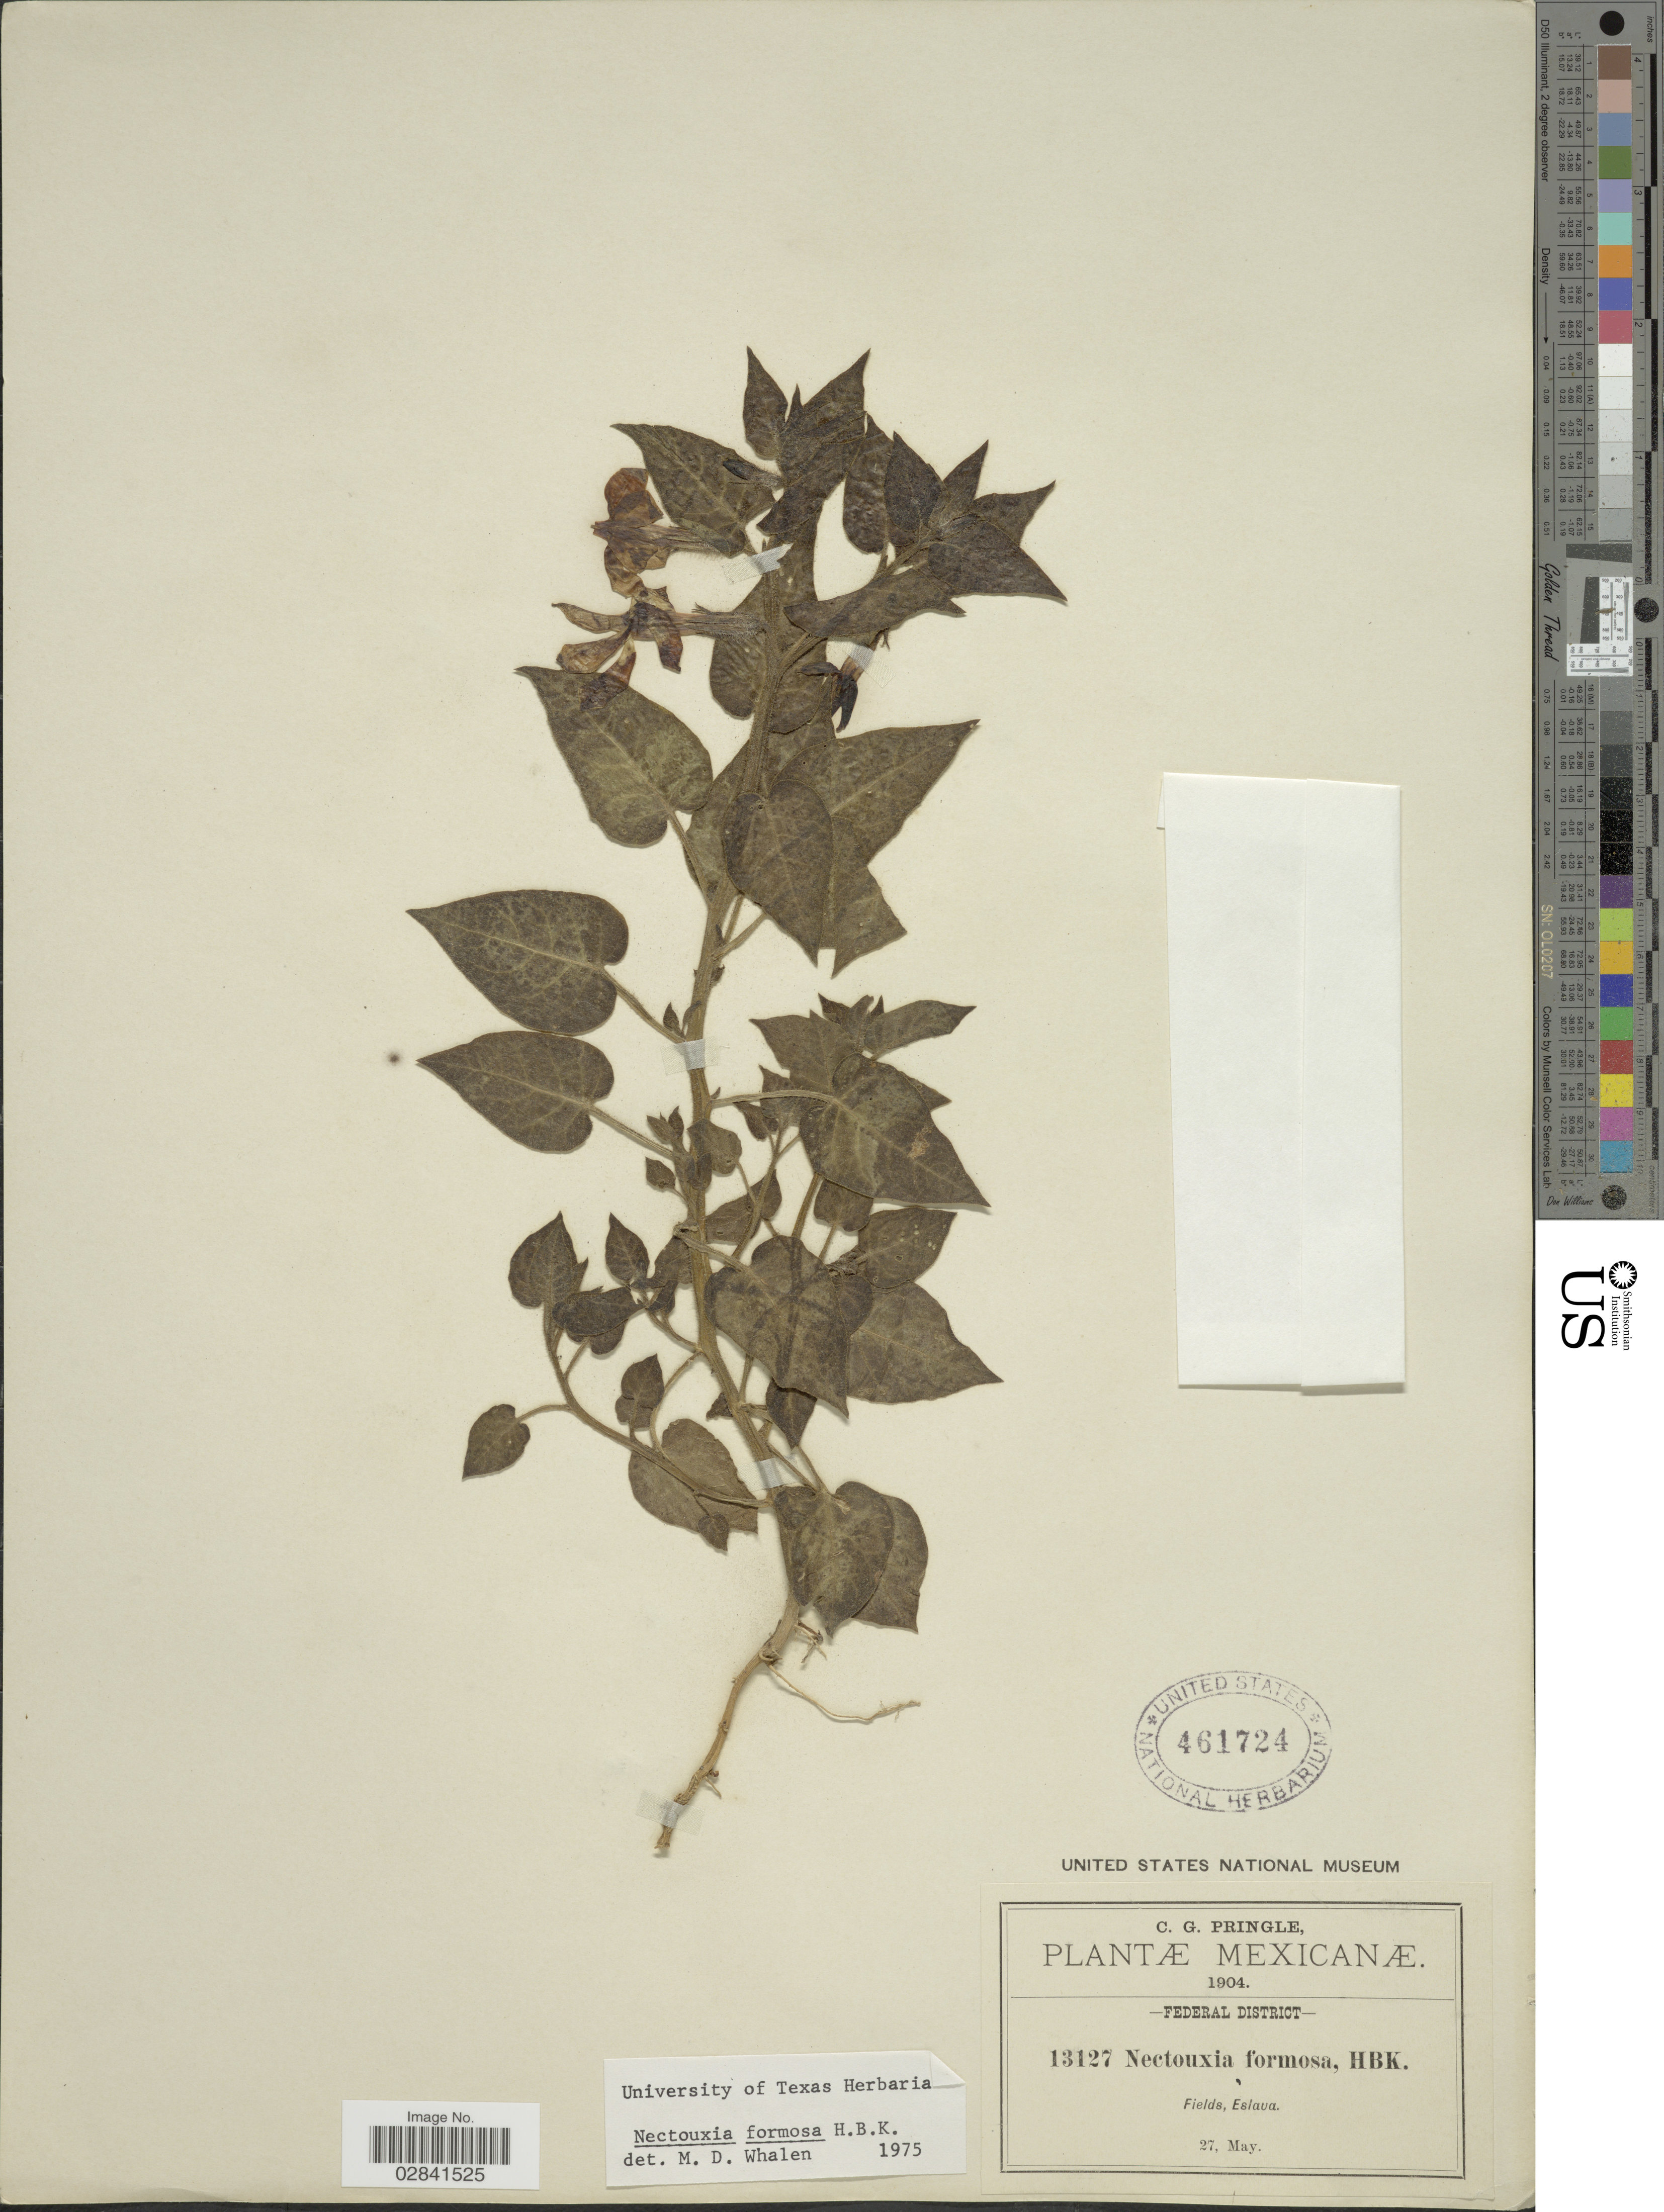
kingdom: Plantae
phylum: Tracheophyta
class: Magnoliopsida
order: Solanales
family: Solanaceae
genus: Nectouxia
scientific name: Nectouxia formosa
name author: Kunth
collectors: C. G. Pringle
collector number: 13127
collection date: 1904-05-27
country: Mexico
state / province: Distrito Federal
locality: Federal District. Fields, Eslava.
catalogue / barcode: US 461724